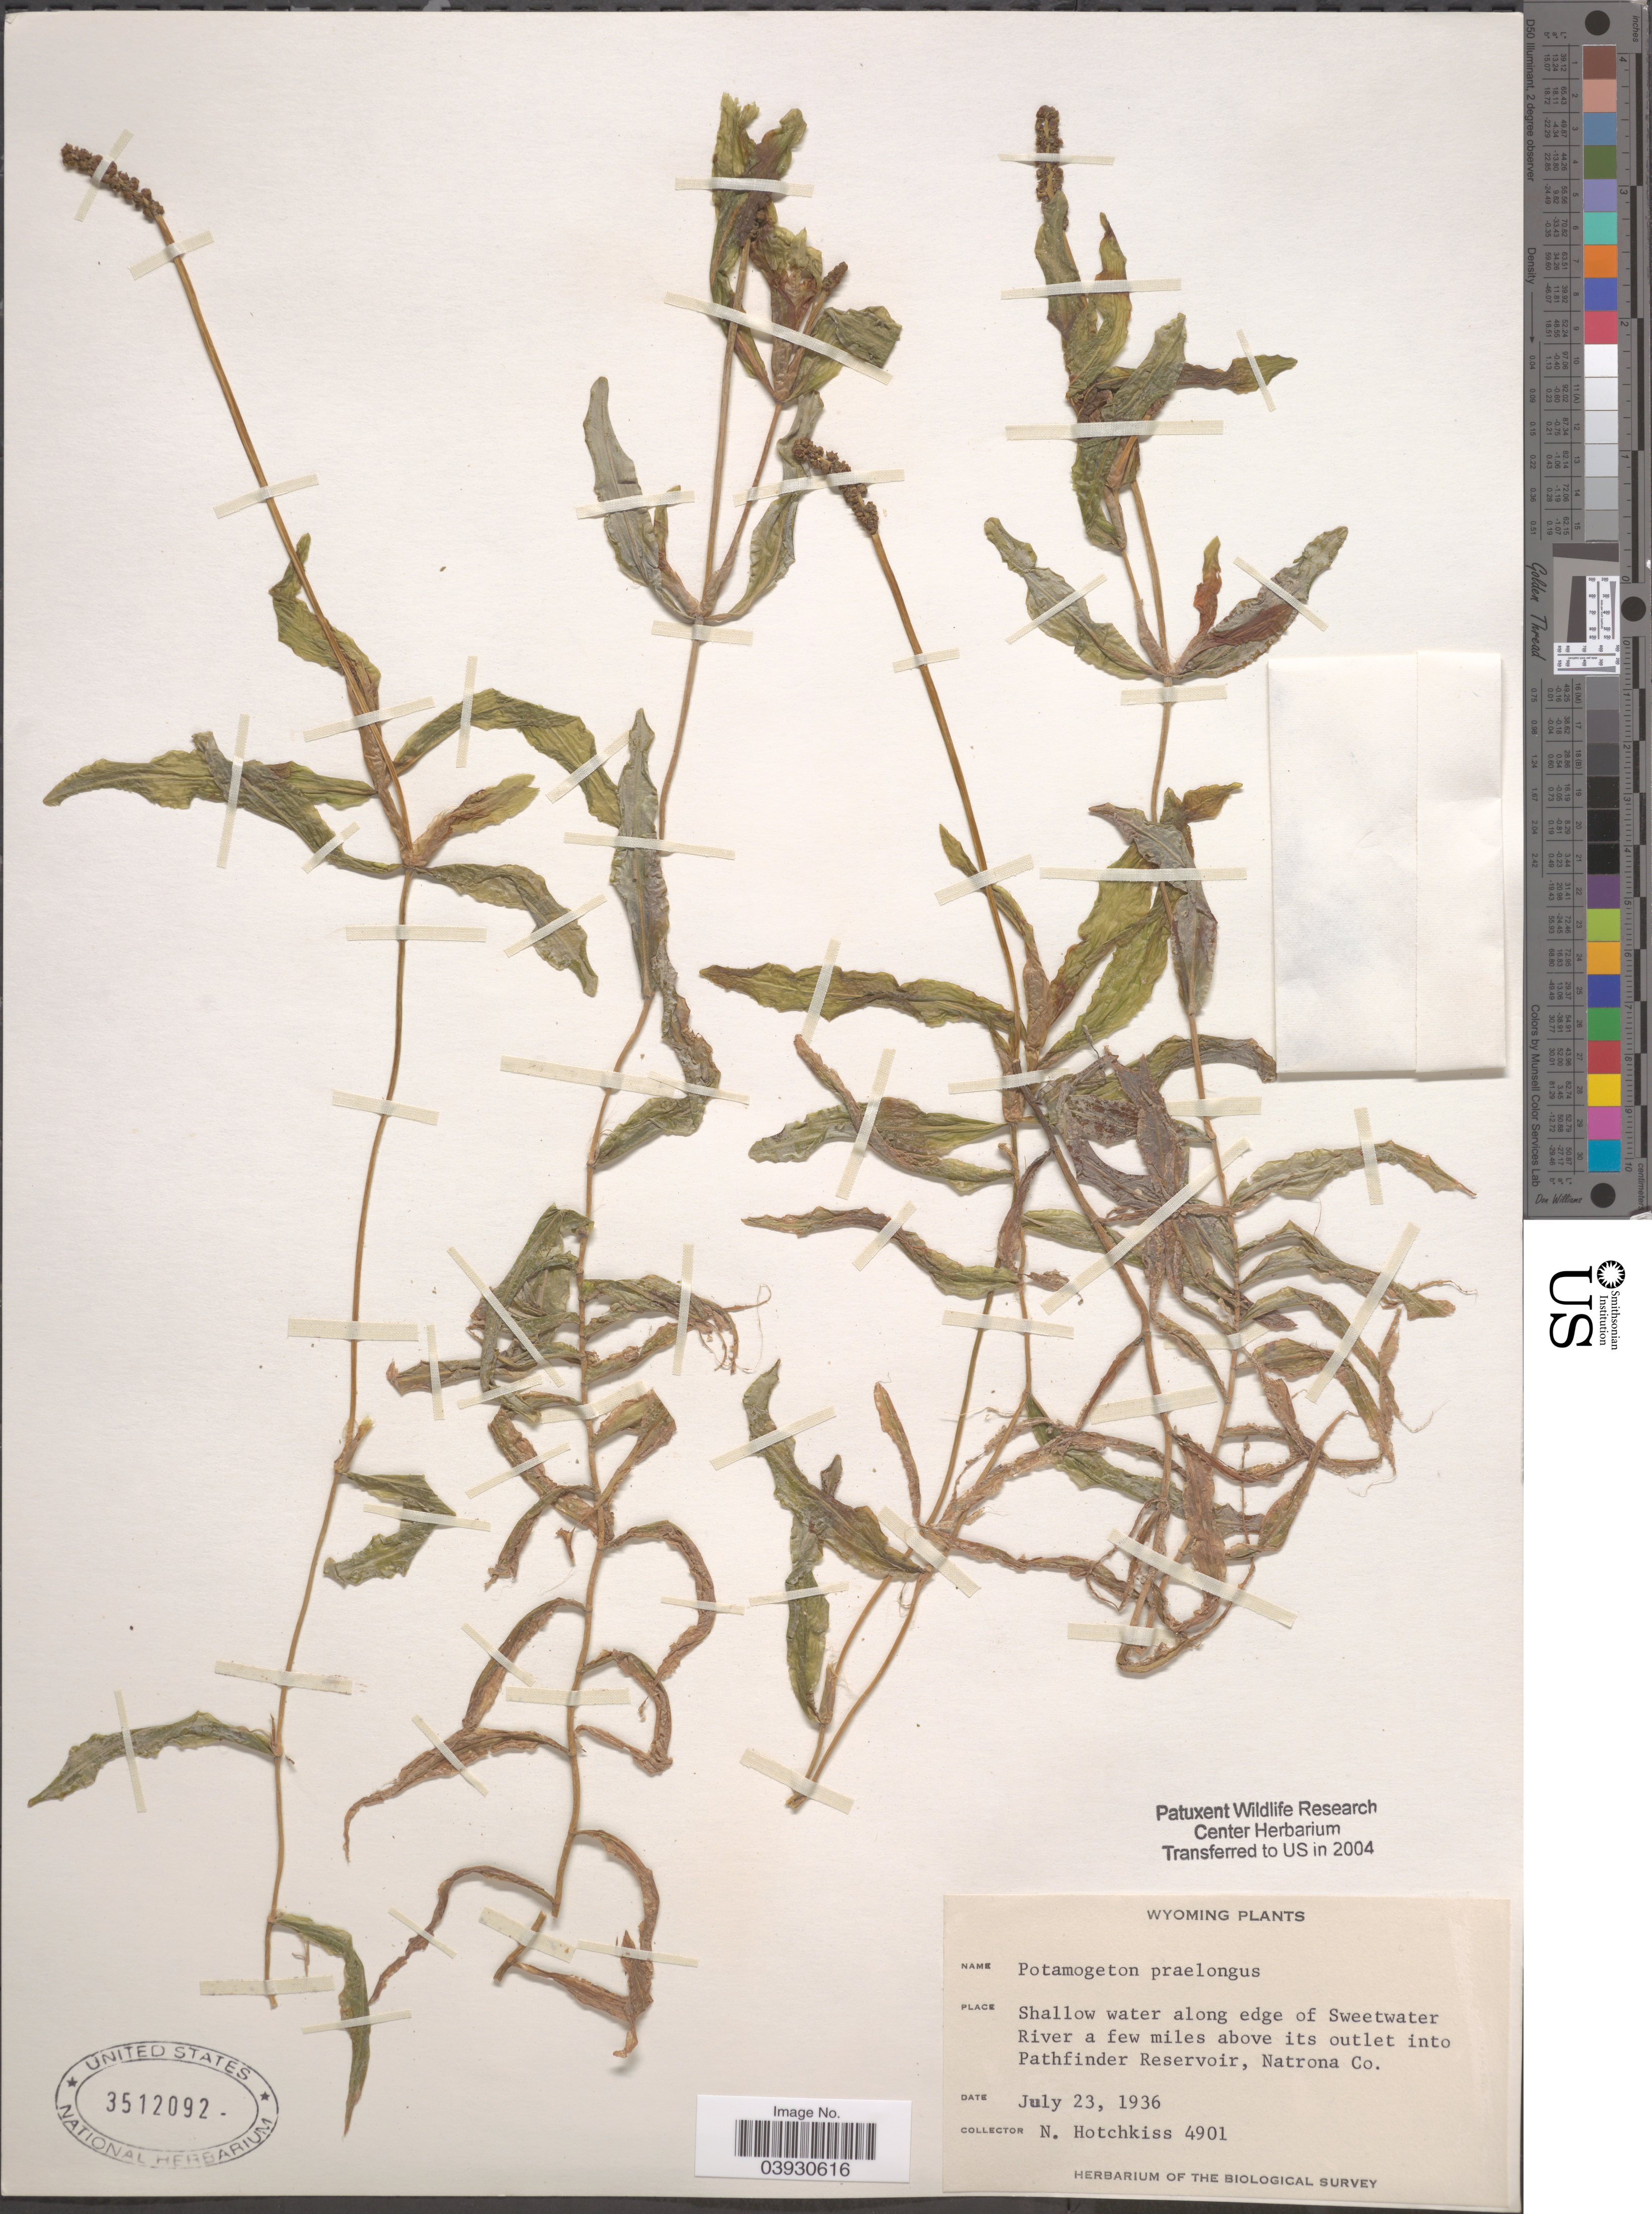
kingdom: Plantae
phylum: Tracheophyta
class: Liliopsida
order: Alismatales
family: Potamogetonaceae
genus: Potamogeton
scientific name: Potamogeton praelongus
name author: Wulfen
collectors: N. Hotchkiss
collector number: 4901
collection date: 1936-07-23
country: United States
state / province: Wyoming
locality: Shallow water along edge of Sweetwater River a few miles above its outlet into Pathfinder Reservoir, Natrona Co.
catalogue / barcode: US 3512092